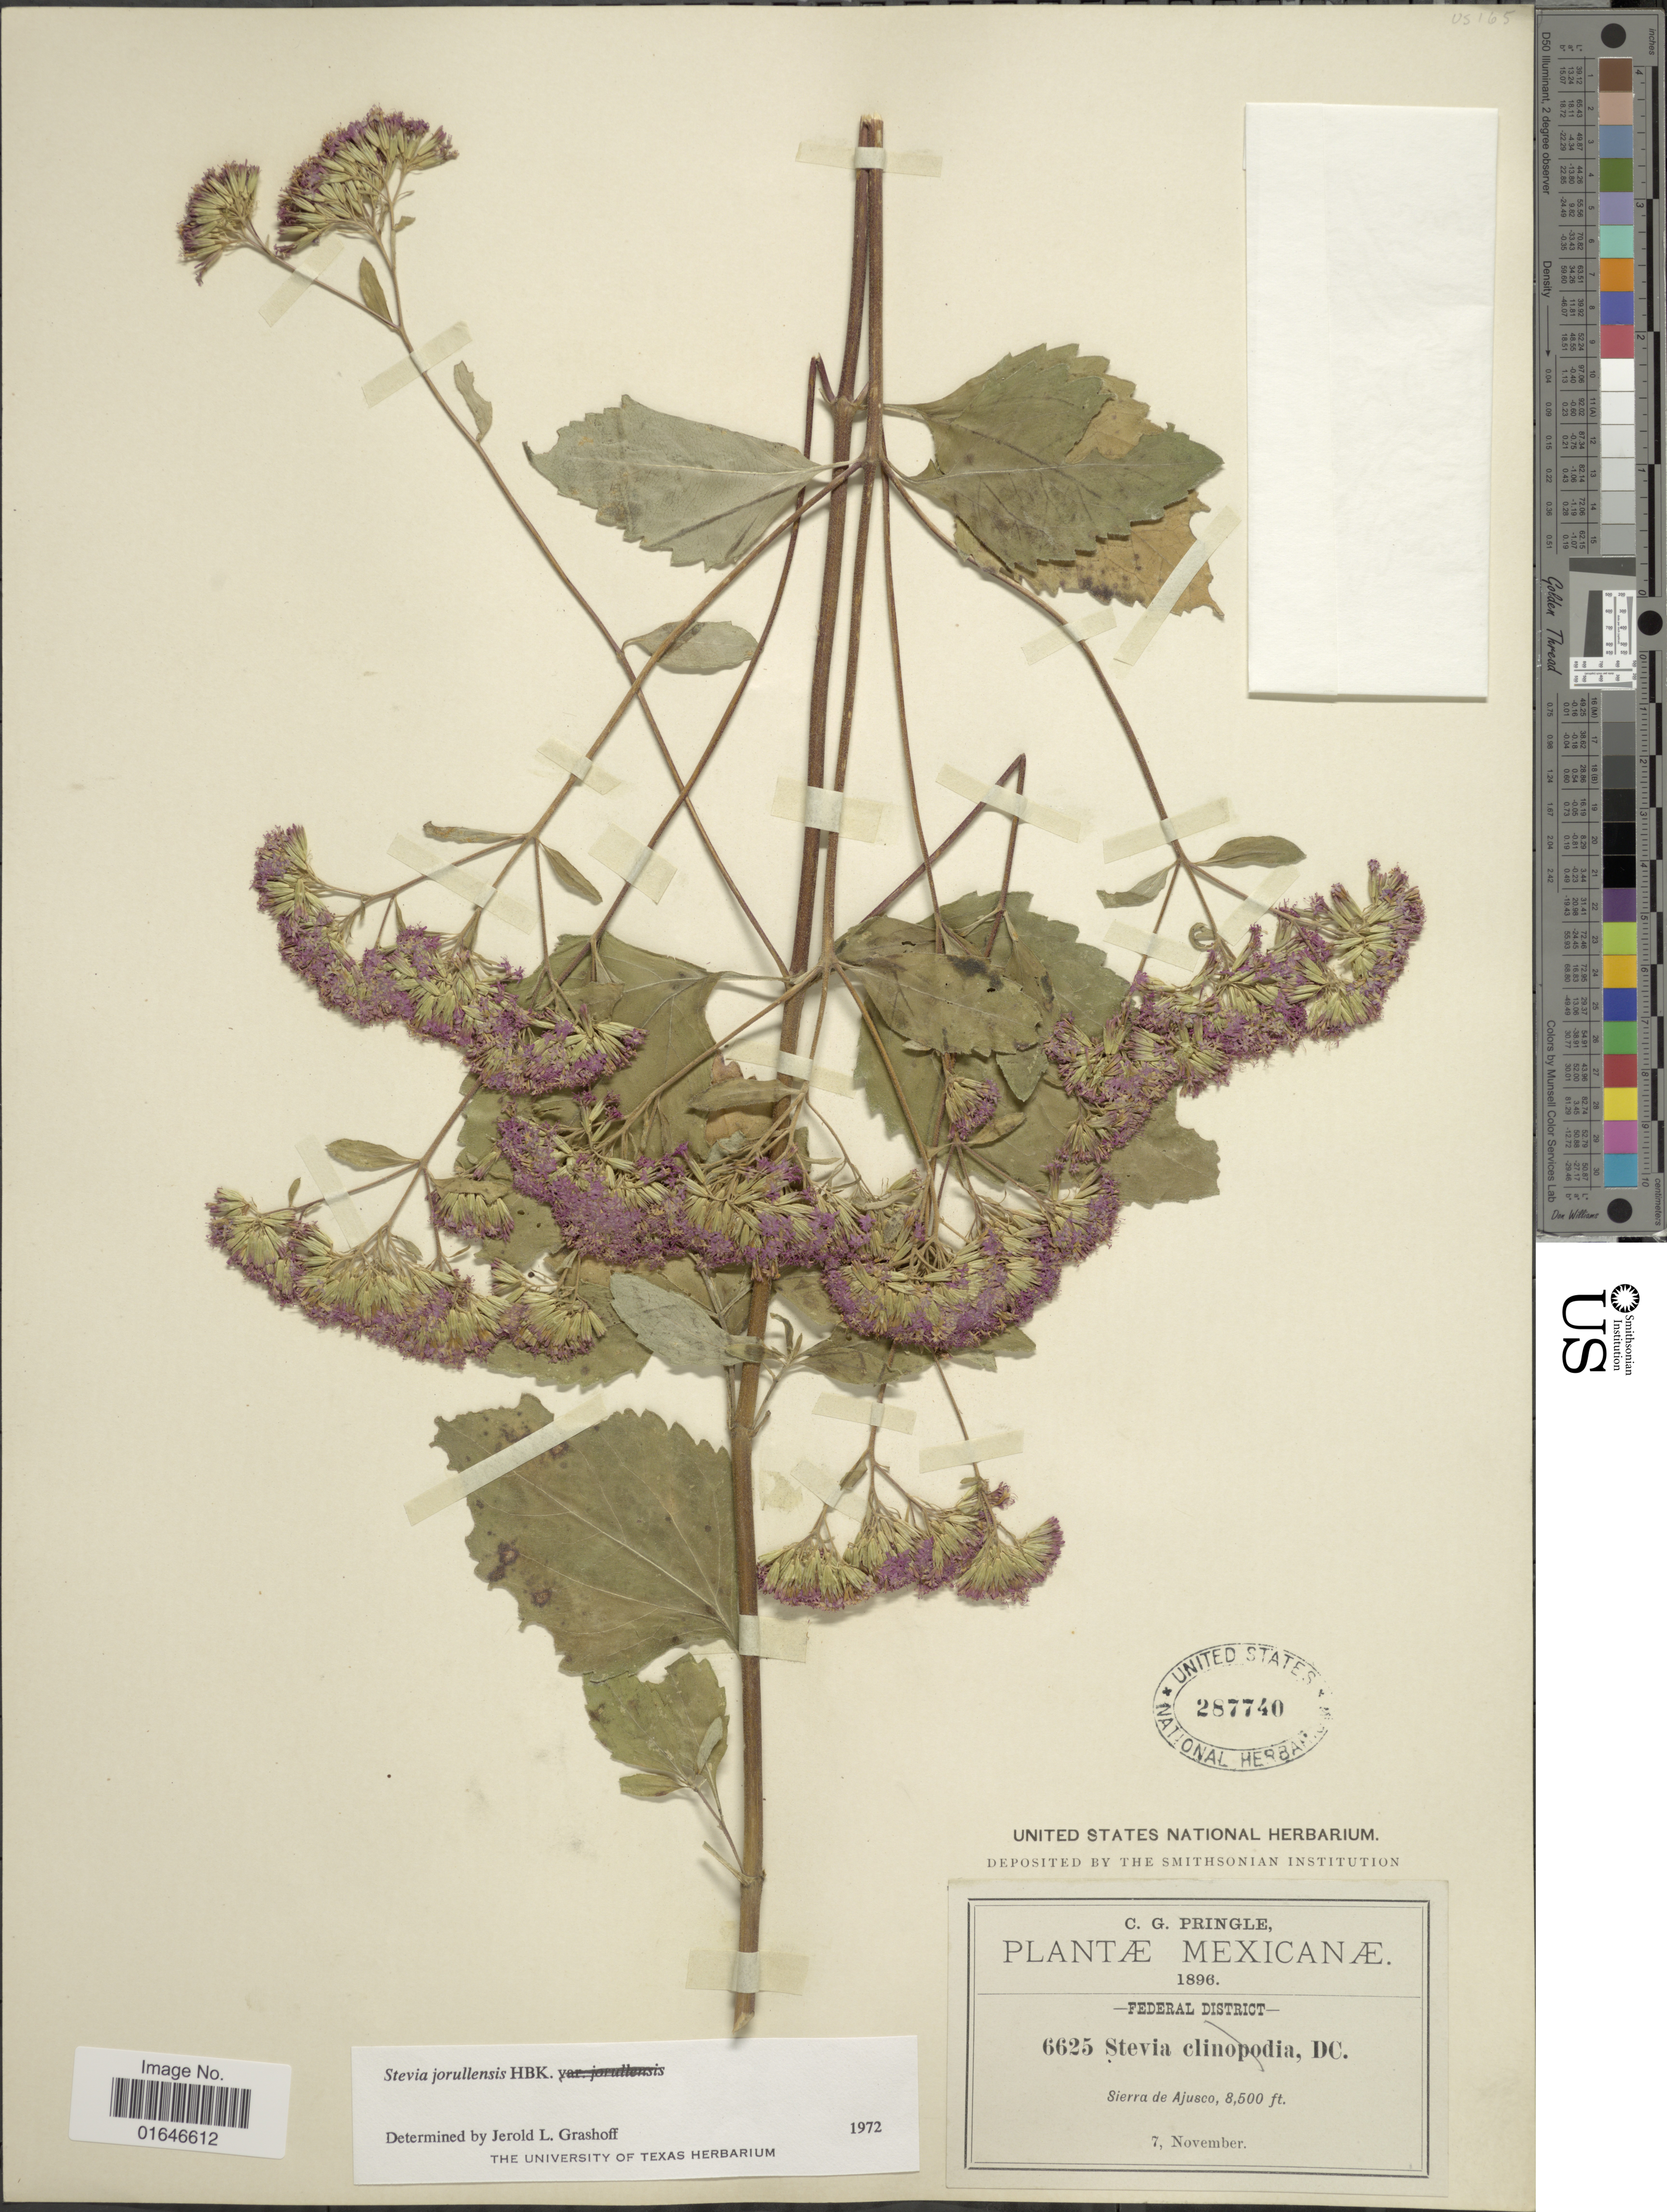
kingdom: Plantae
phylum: Tracheophyta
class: Magnoliopsida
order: Asterales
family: Asteraceae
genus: Stevia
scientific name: Stevia jorullensis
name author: Kunth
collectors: C. G. Pringle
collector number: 6625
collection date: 1896-11-07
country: Mexico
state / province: Distrito Federal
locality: Federal District, Sierra de Ajusco.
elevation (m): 2591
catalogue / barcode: US 287740